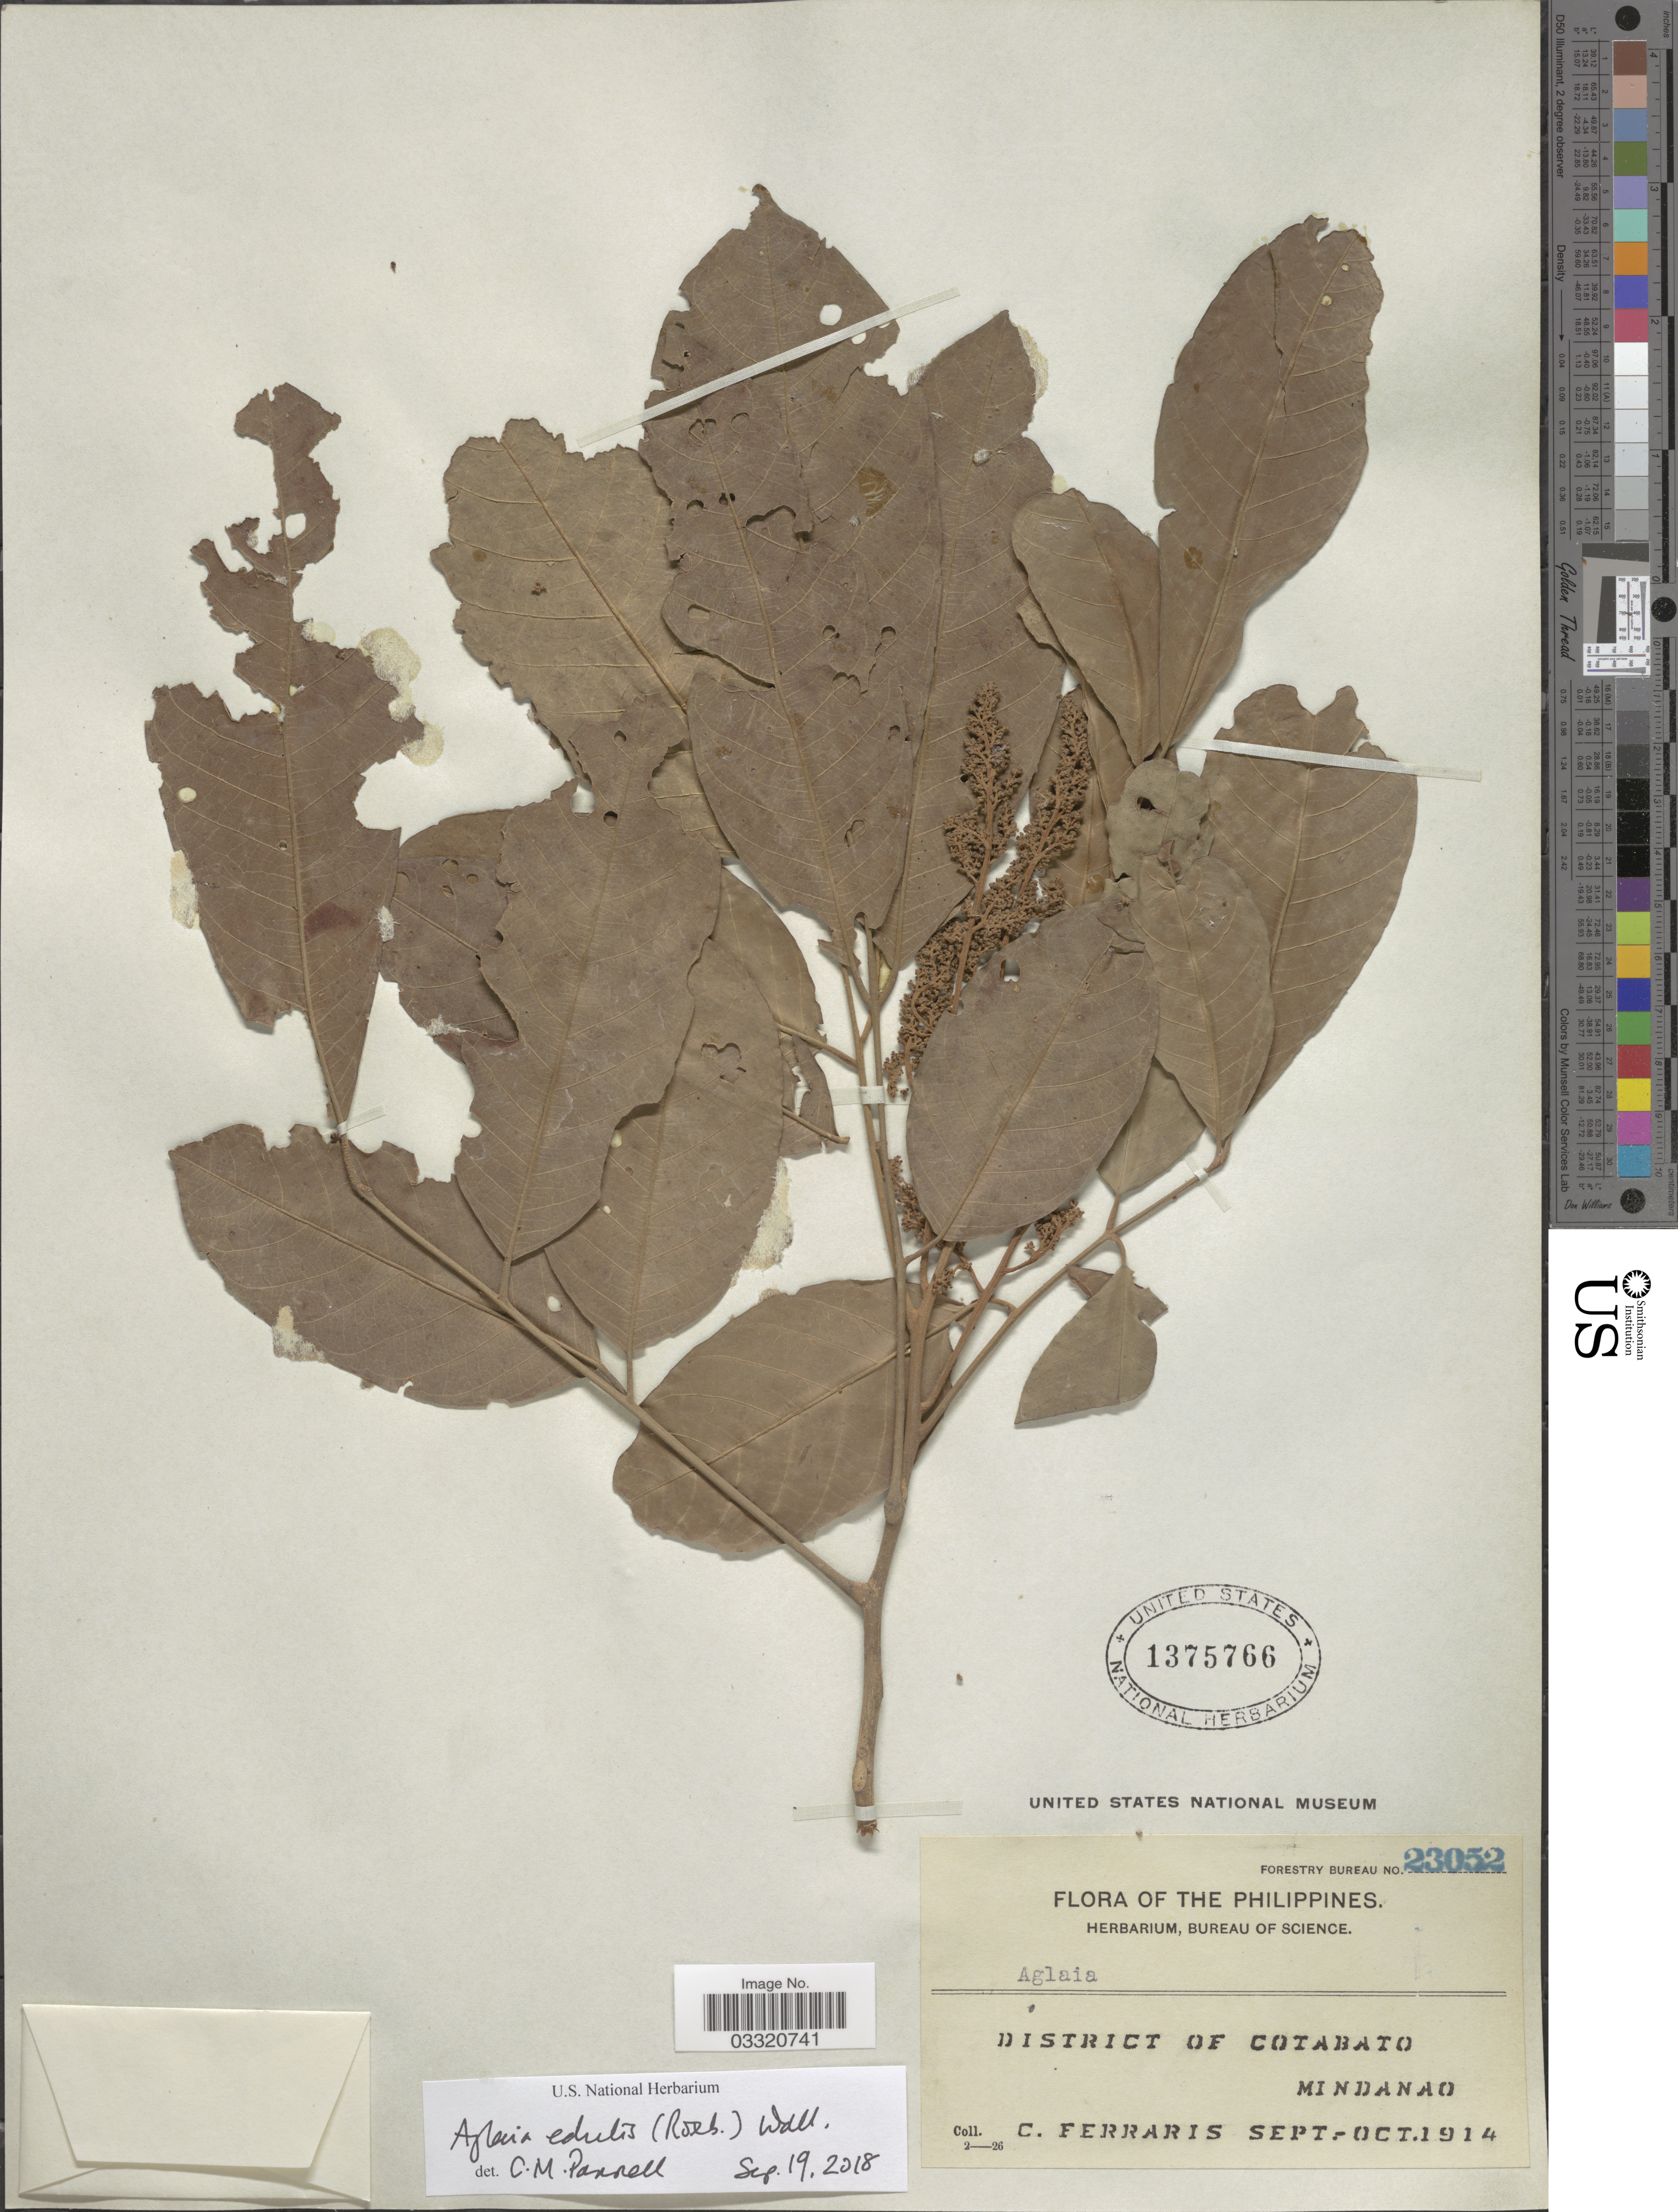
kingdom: Plantae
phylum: Tracheophyta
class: Magnoliopsida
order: Sapindales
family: Meliaceae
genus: Aglaia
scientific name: Aglaia edulis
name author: (Roxb.) Wall.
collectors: C. Ferraris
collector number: Forestry Bureau 23052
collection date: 1914-09/1914-10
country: Philippines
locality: District of Cotabato, Mindanao.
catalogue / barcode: US 1375766